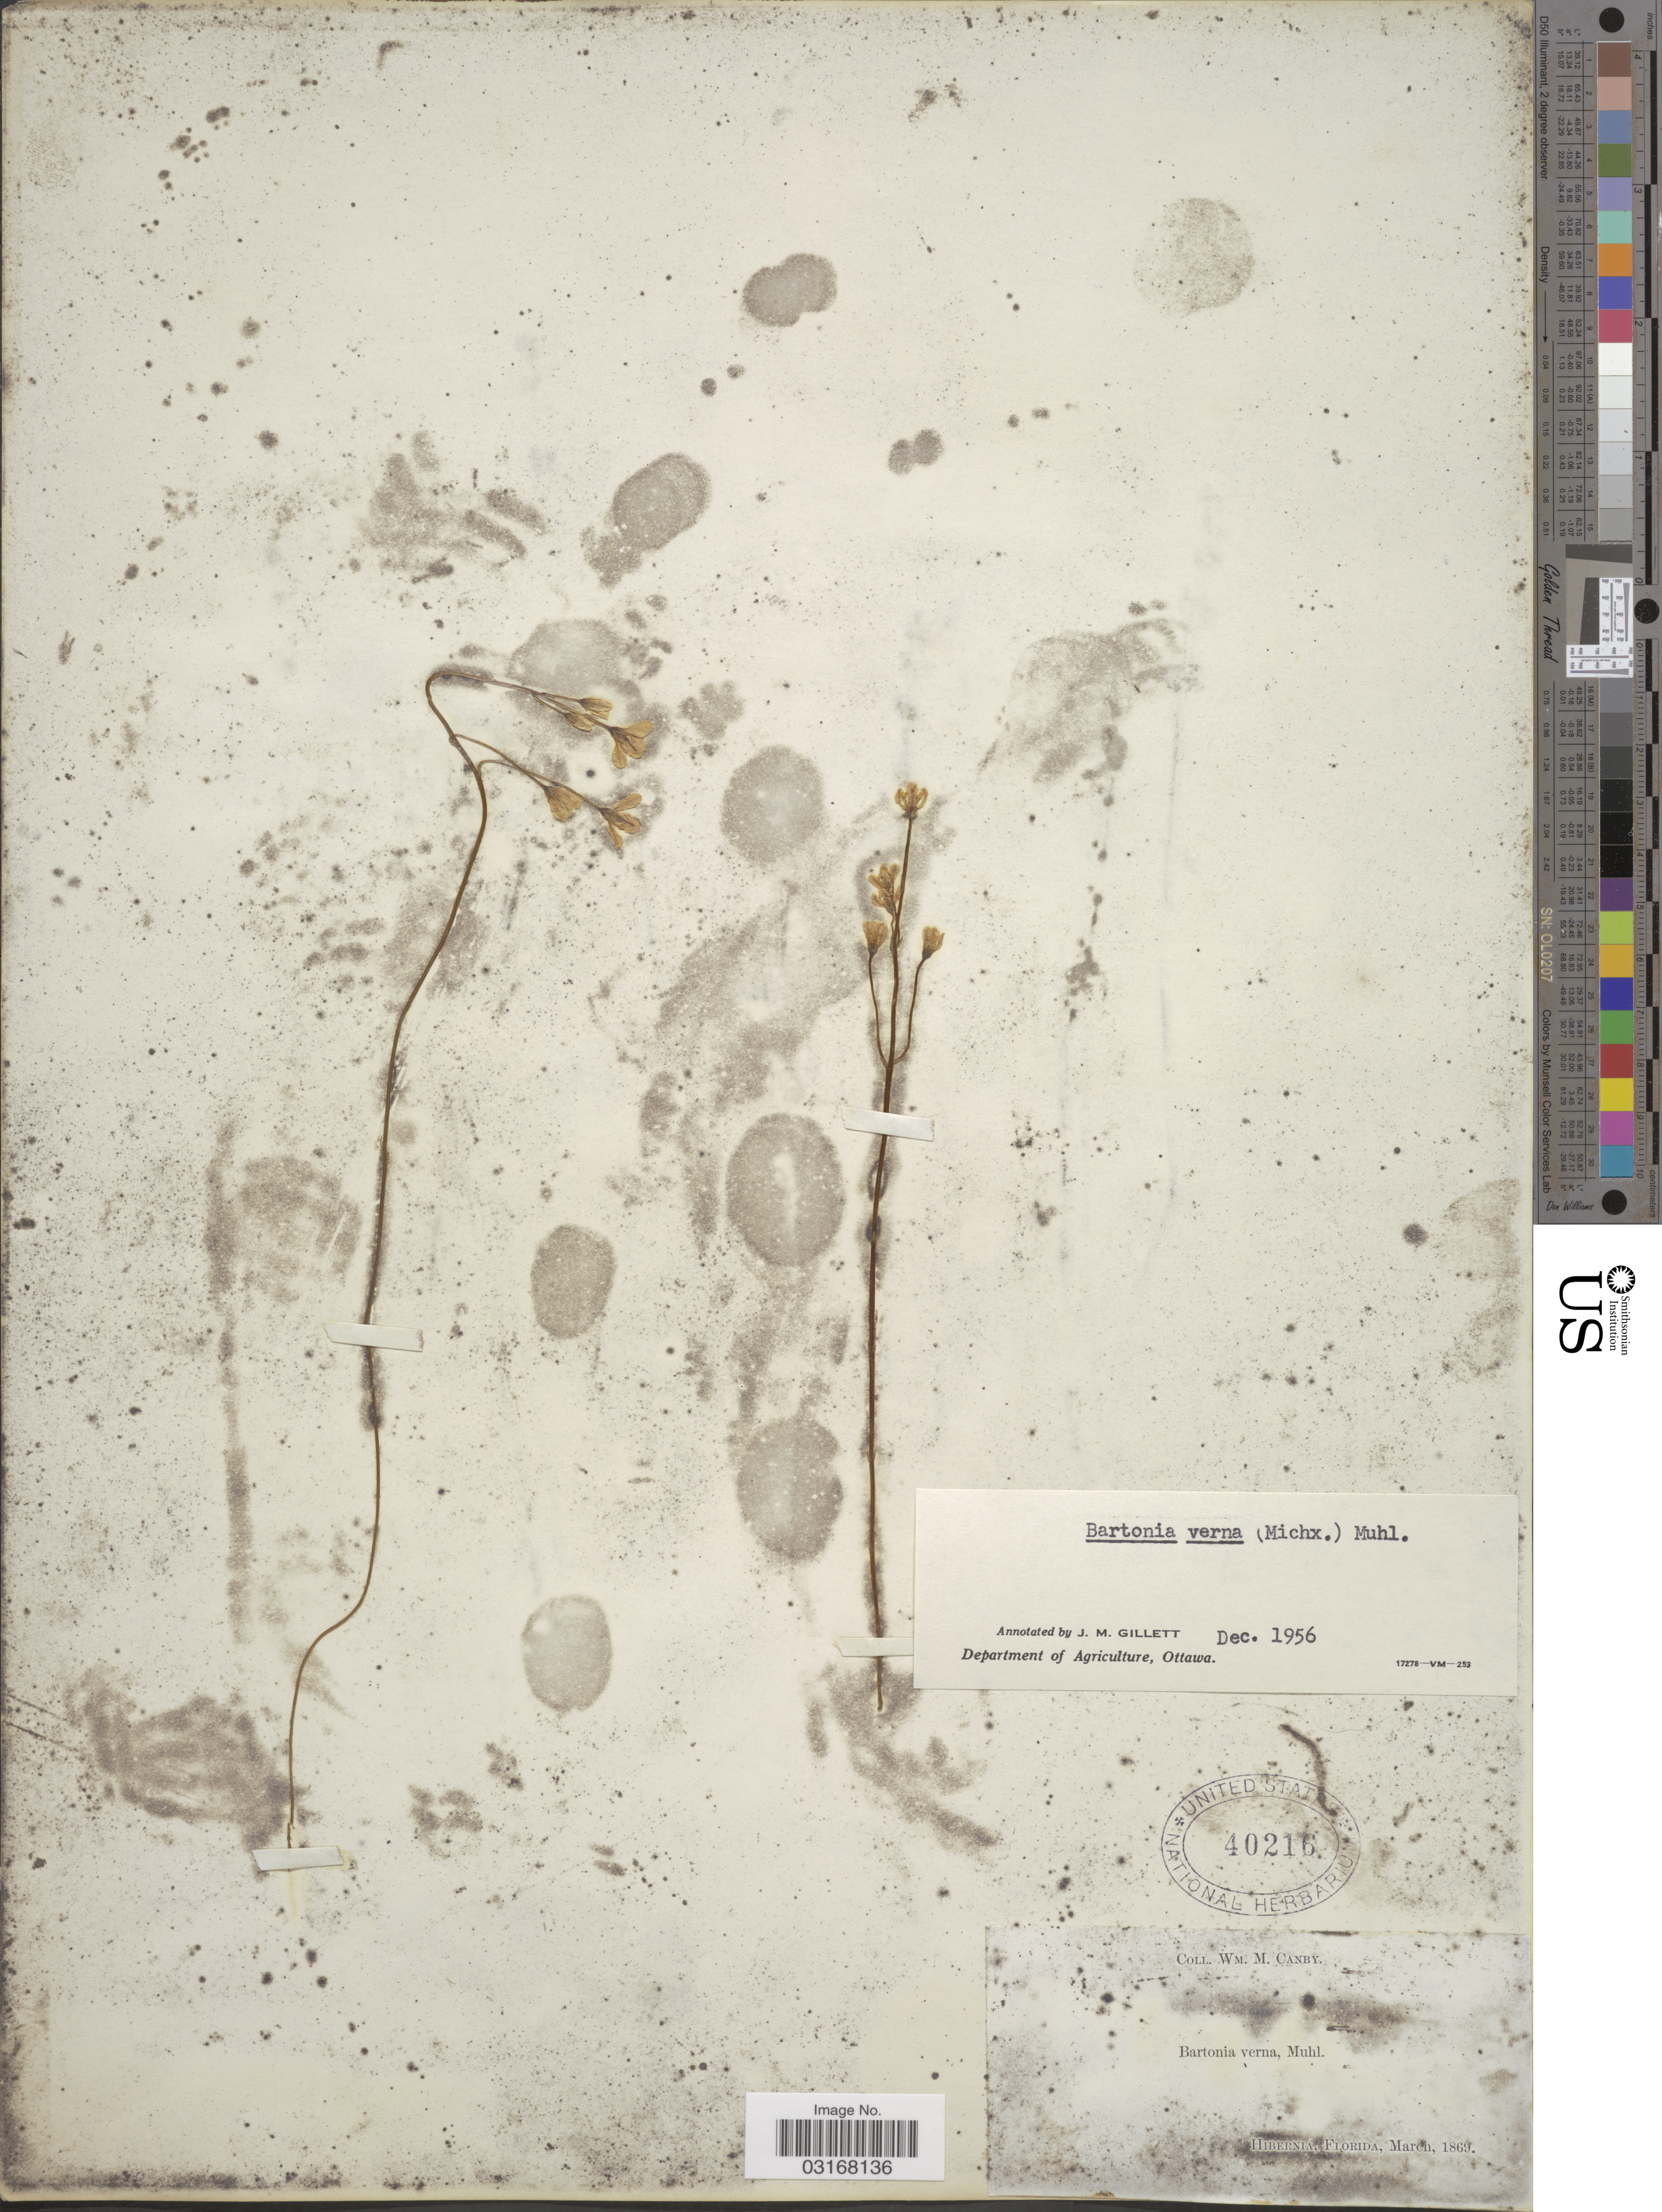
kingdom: Plantae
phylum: Tracheophyta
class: Magnoliopsida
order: Gentianales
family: Gentianaceae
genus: Bartonia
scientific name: Bartonia verna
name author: Muhl. ex A. Gray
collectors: W. M. Canby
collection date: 1869-03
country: United States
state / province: Florida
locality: Hibernia.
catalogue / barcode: US 40216